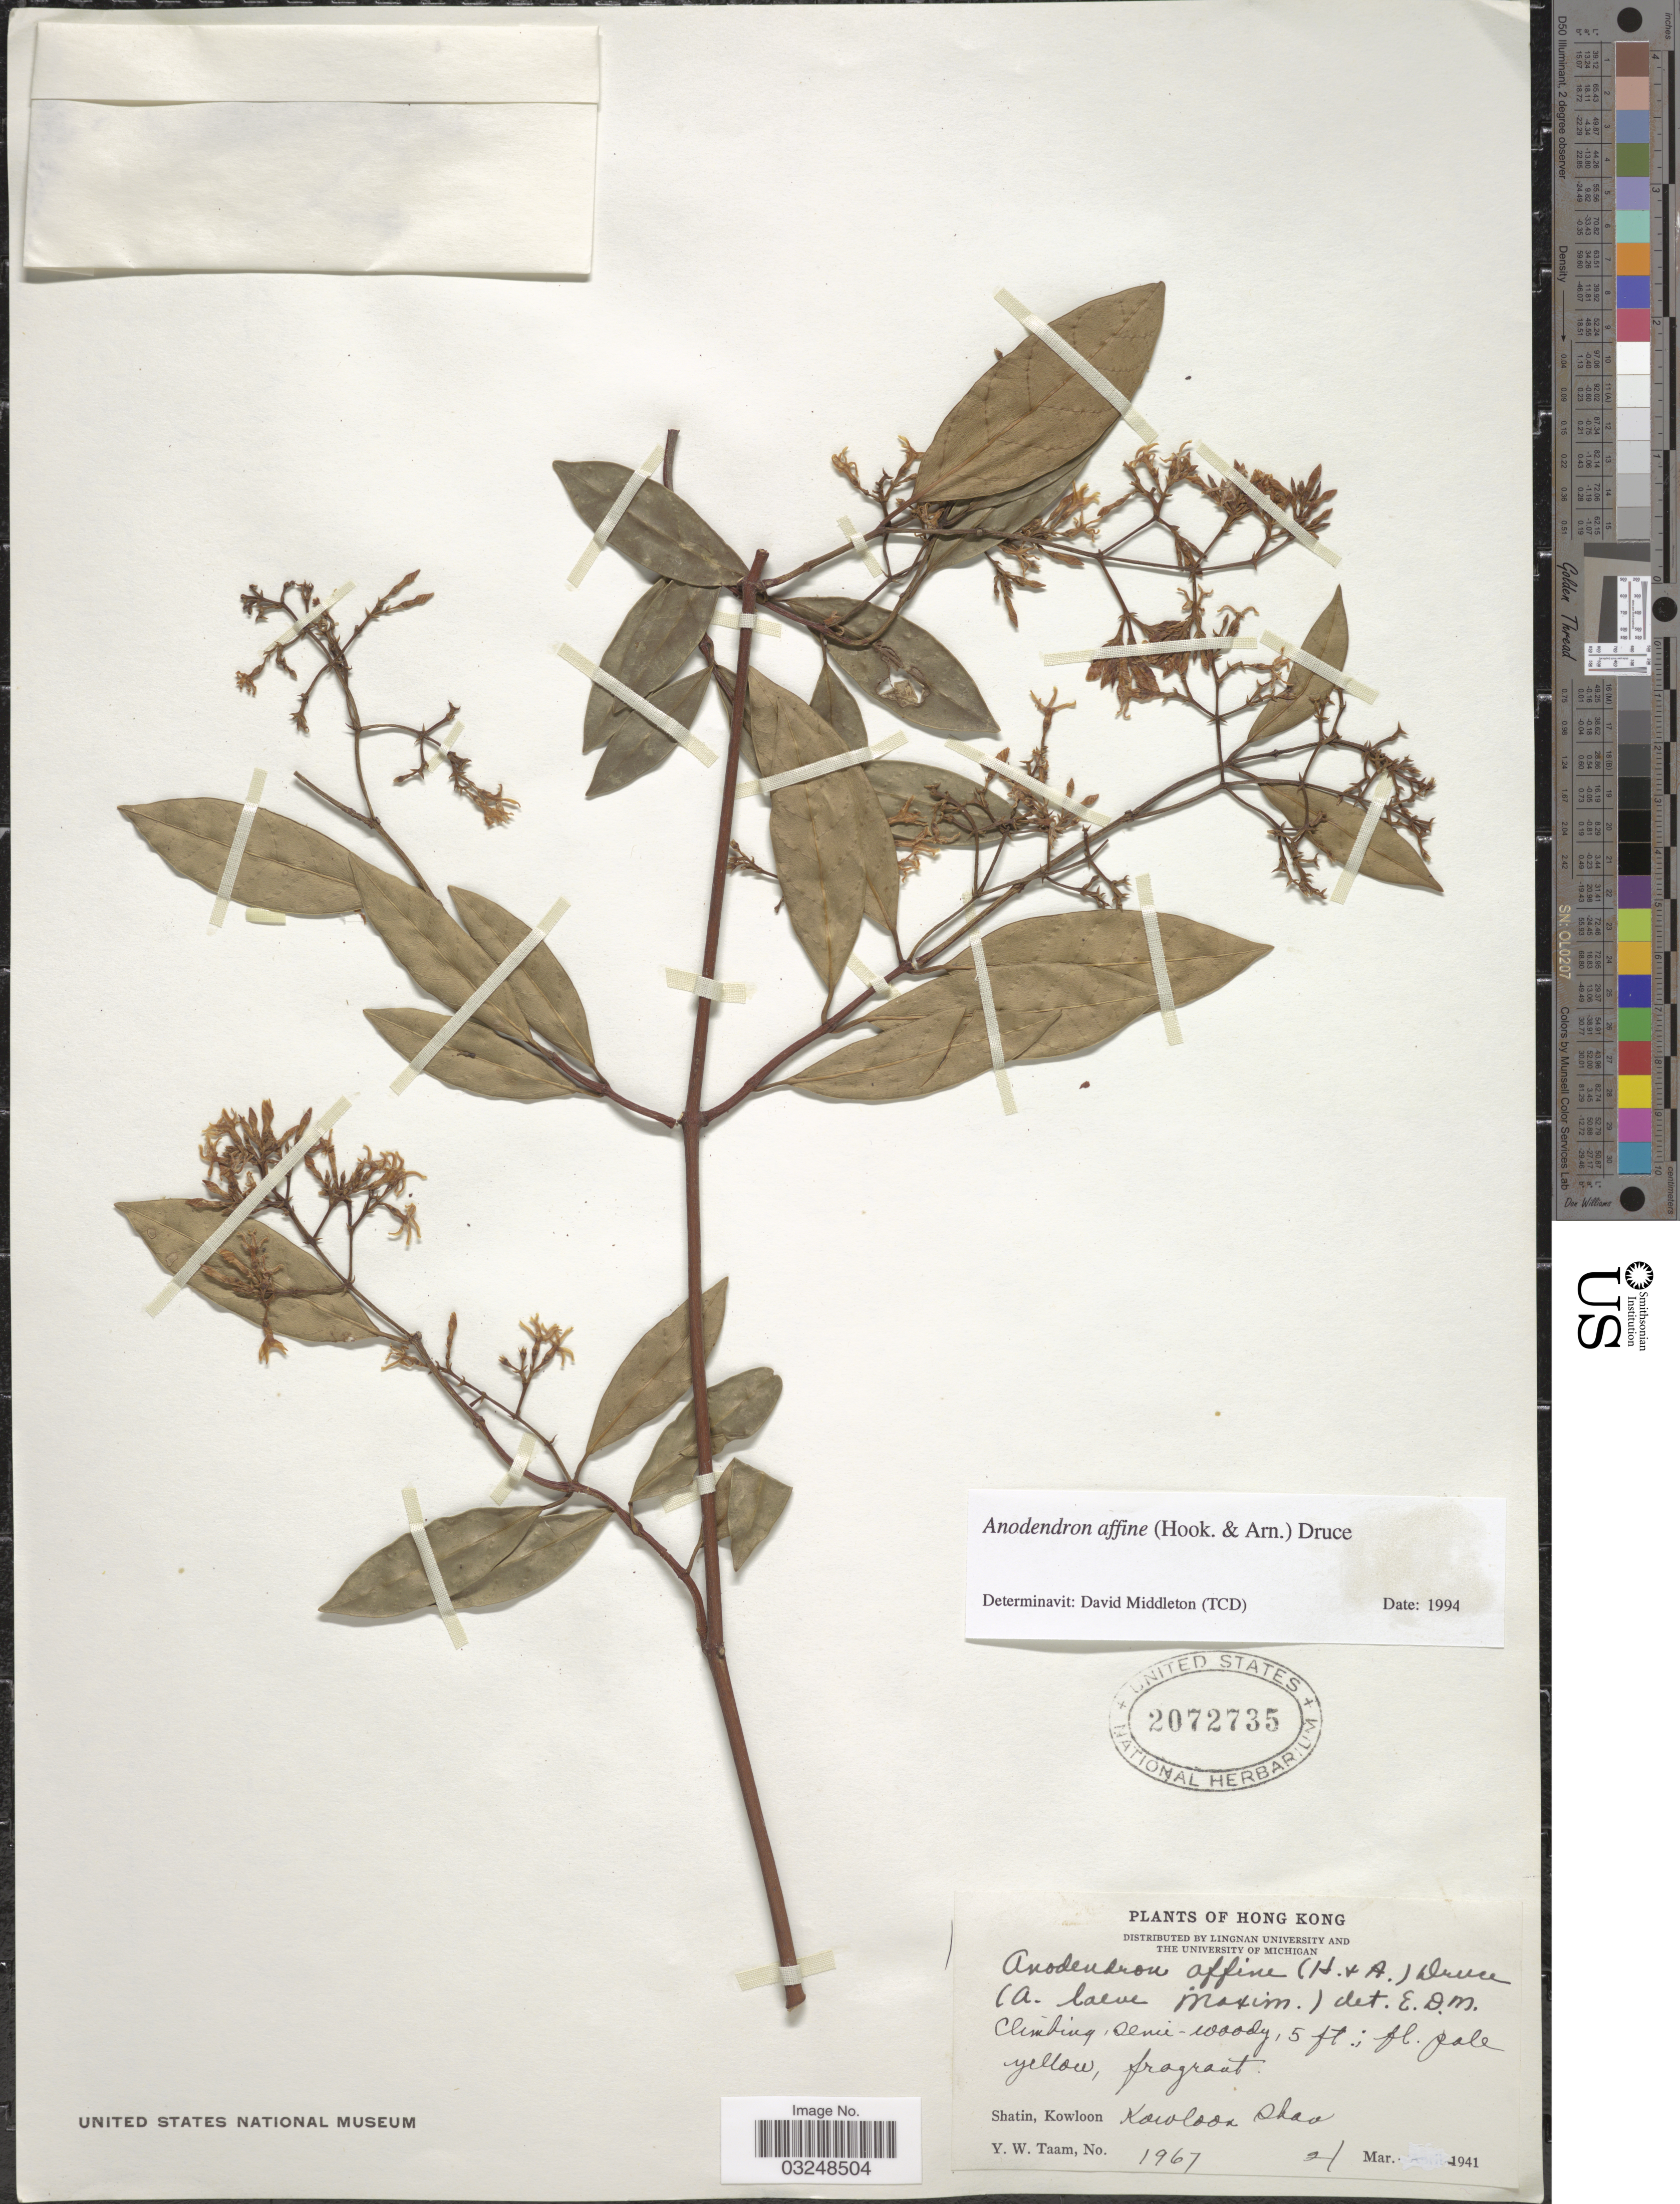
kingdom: Plantae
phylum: Tracheophyta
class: Magnoliopsida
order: Gentianales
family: Apocynaceae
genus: Anodendron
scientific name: Anodendron affine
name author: (Hook. & Arn.) Druce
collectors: Y. W. Taam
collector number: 1967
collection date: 1941-03-21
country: China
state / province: Hong Kong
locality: Hong Kong, Shatin, Kowloon, Kowloon Skao [interpreted].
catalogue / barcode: US 2072735